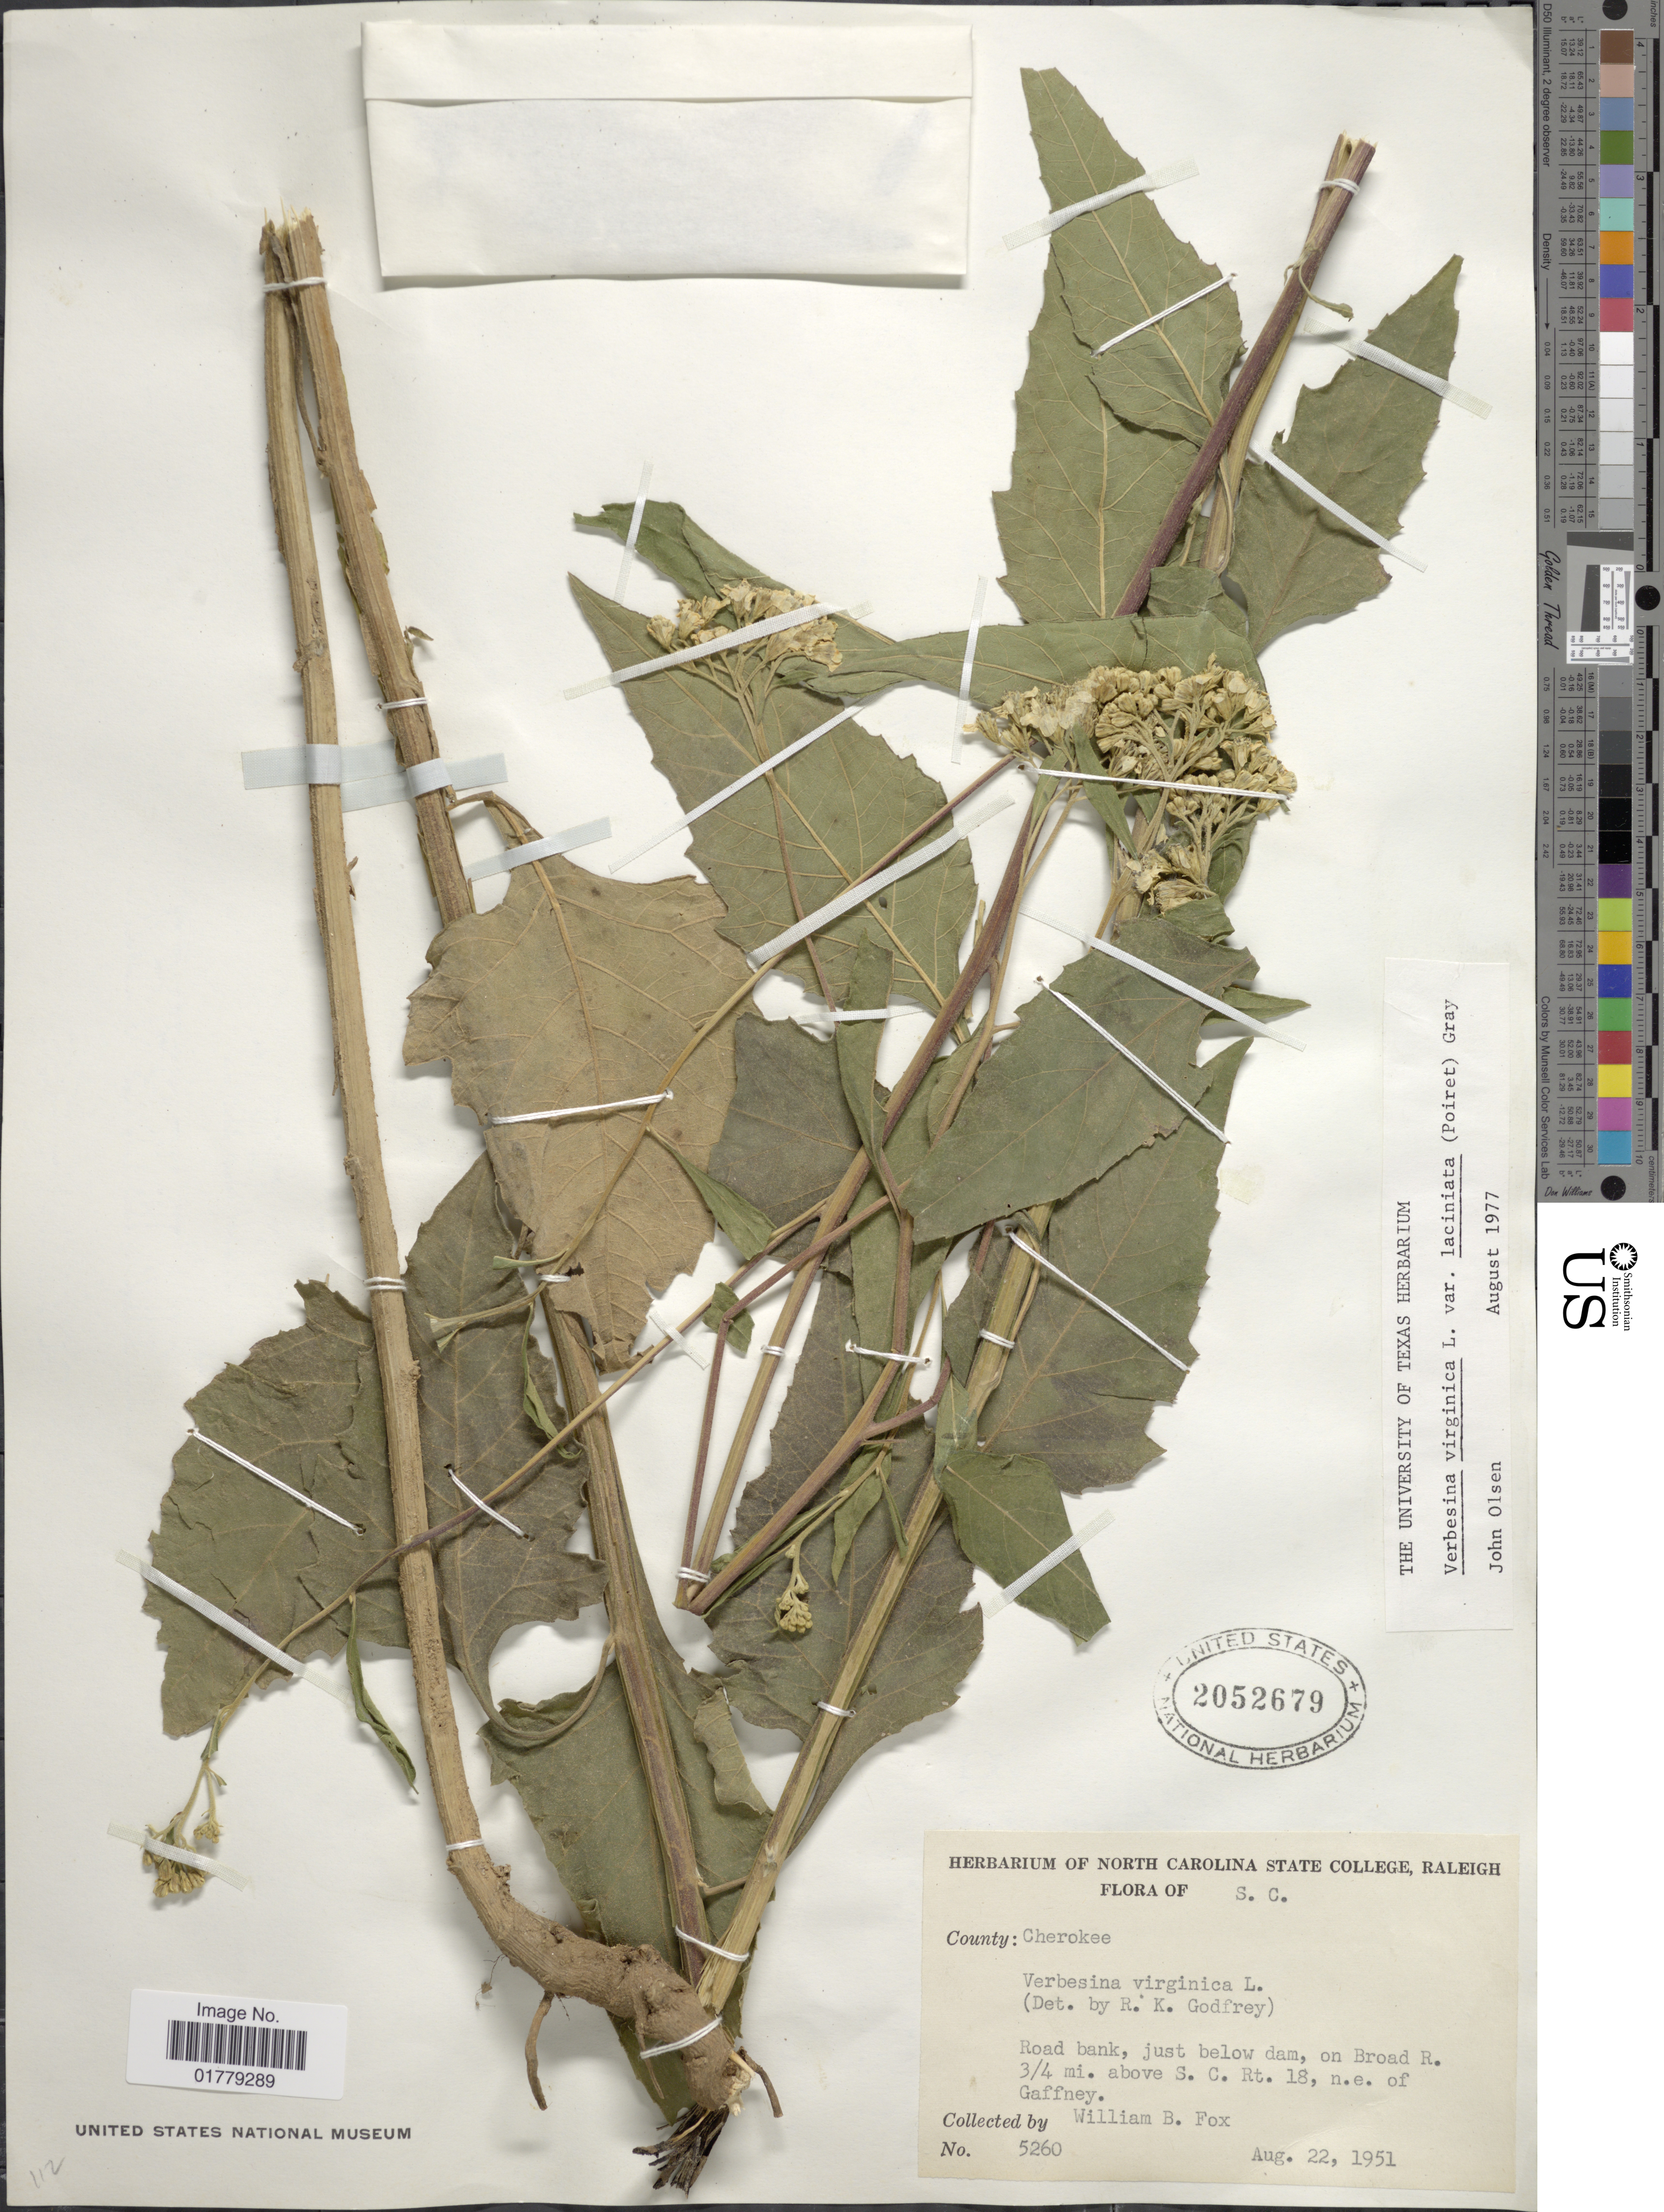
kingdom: Plantae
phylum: Tracheophyta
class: Magnoliopsida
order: Asterales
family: Asteraceae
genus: Verbesina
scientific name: Verbesina virginica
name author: L.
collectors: W. B. Fox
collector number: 5260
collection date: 1951-08-22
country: United States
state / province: South Carolina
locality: S.C. County: Cherokee. Road bank, just below dam, on Broad R. 3/4 mi. above S.C. Rt. 18, n.e. of Gaffney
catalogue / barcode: US 2052679